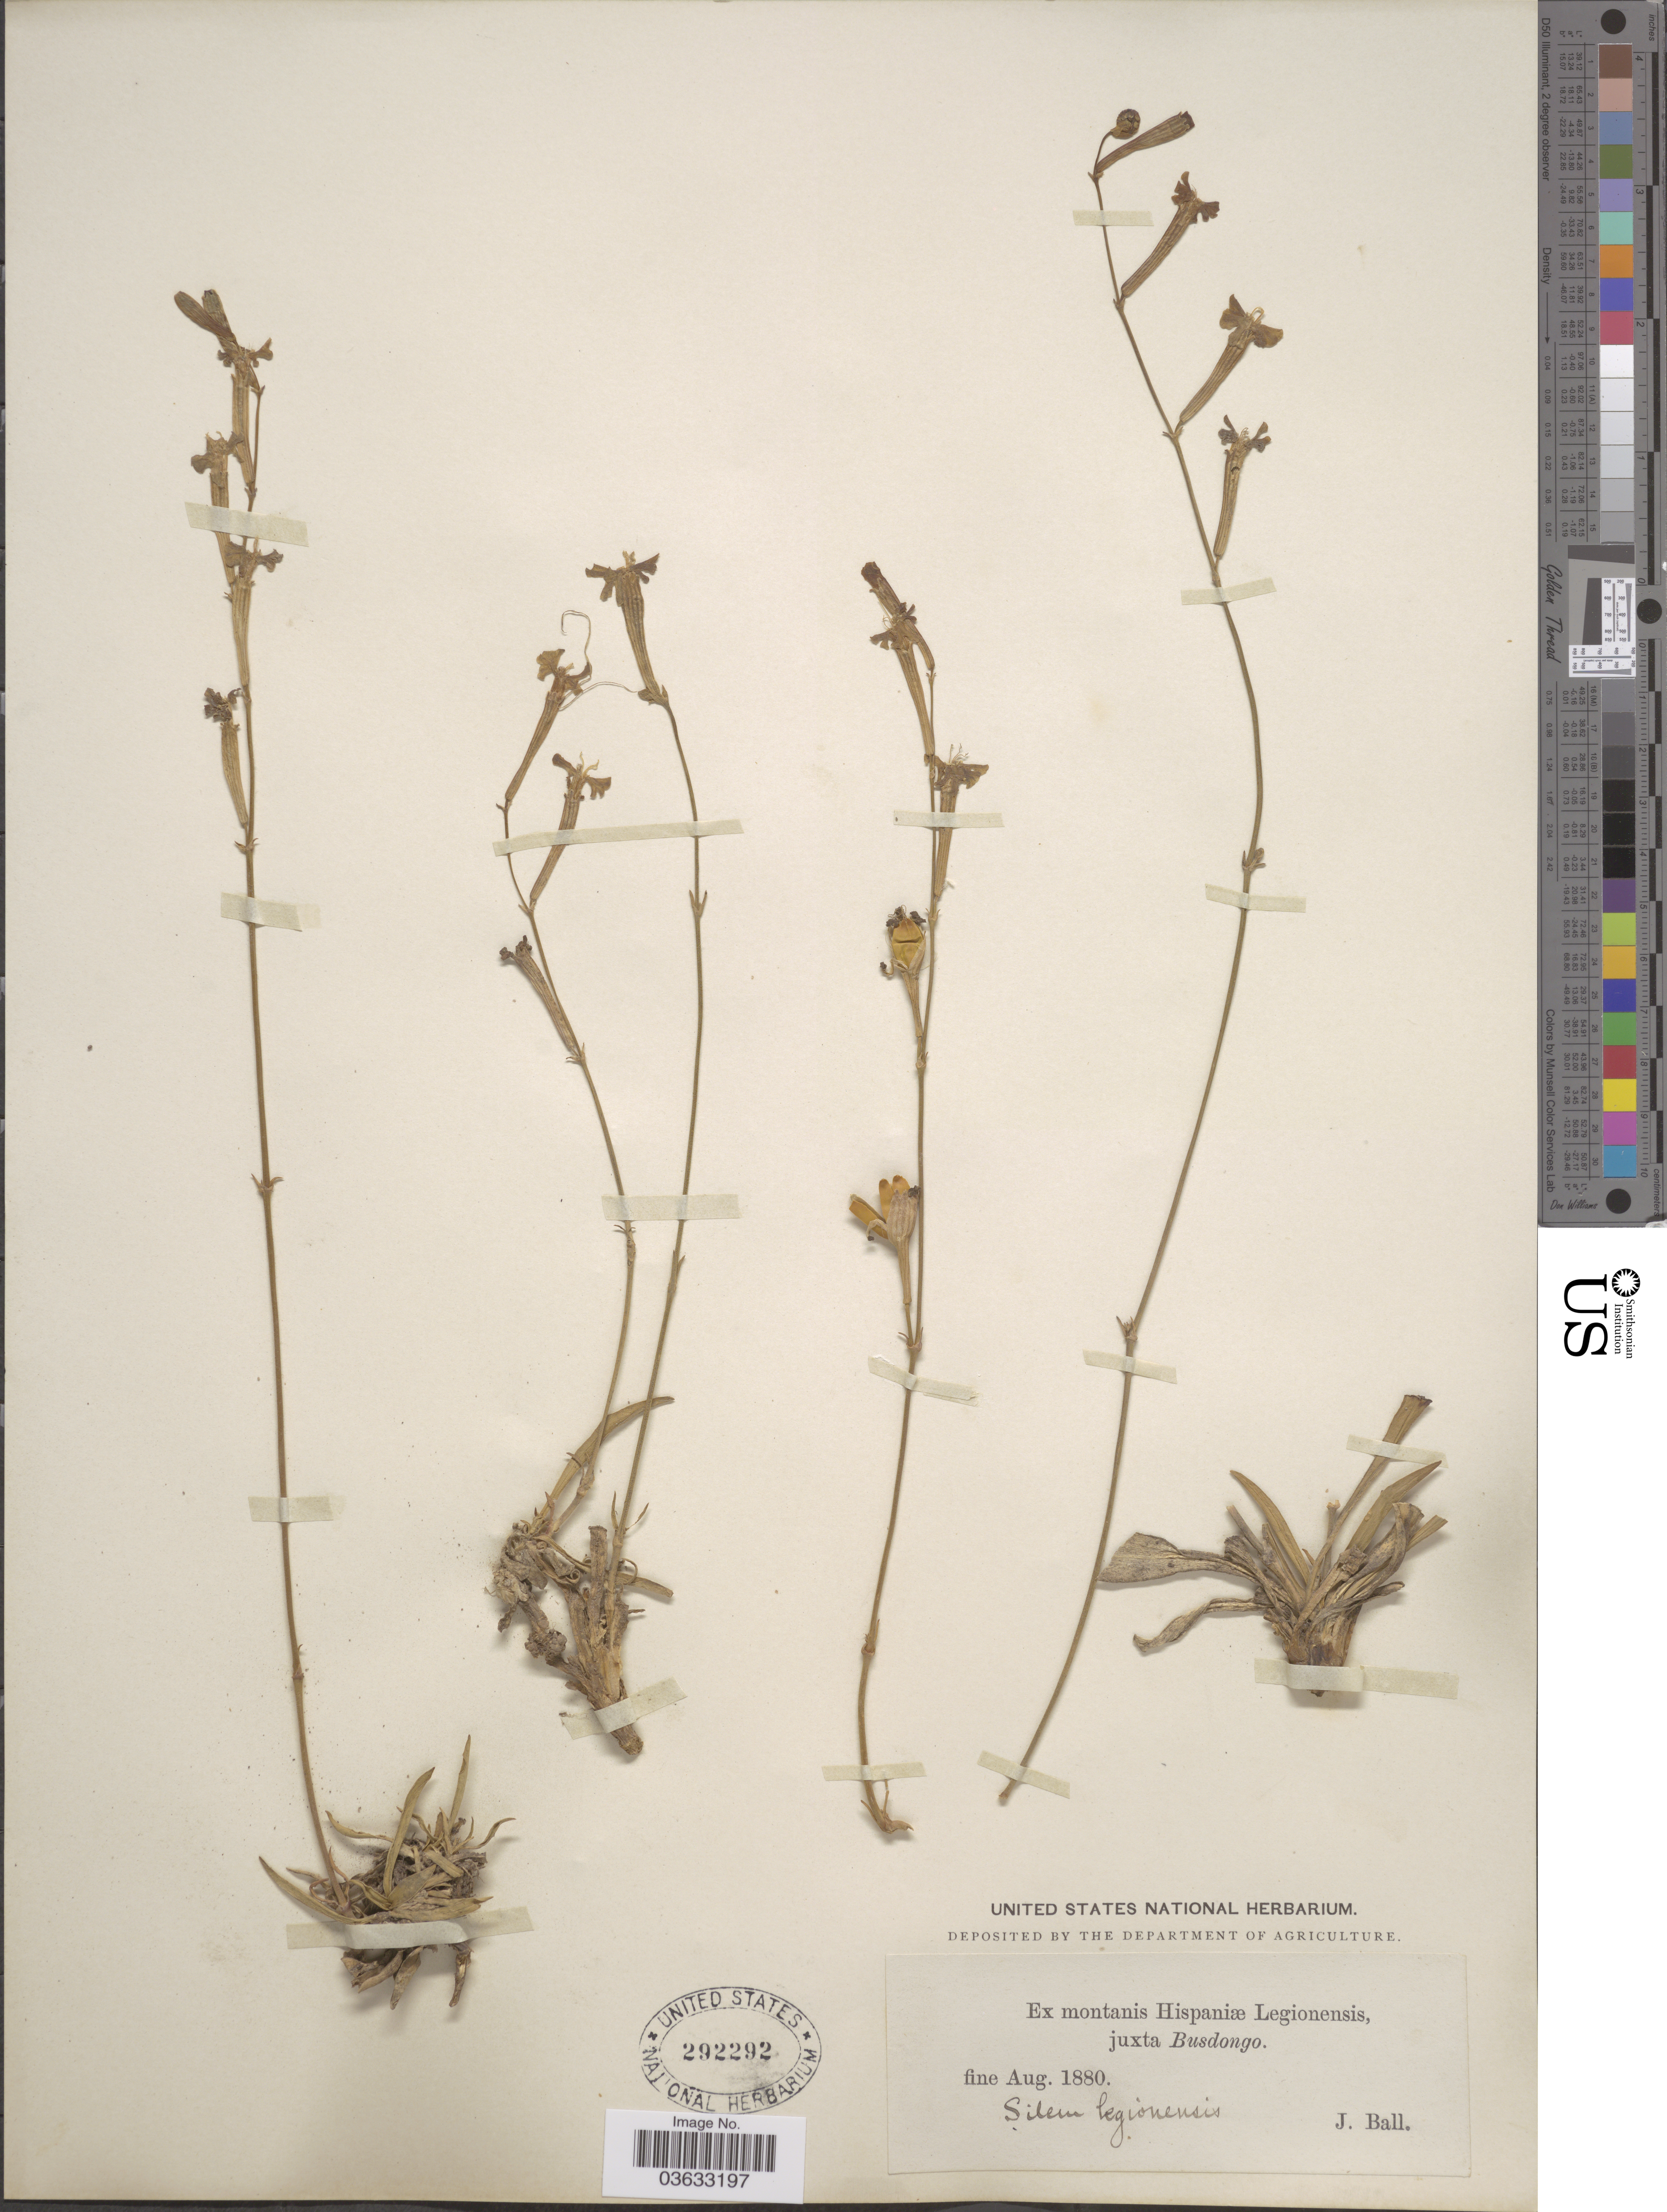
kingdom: Plantae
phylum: Tracheophyta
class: Magnoliopsida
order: Caryophyllales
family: Caryophyllaceae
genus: Silene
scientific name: Silene legionensis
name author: Lag.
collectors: J. Ball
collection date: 1880-08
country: Spain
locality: Ex montanis Hispaniæ Legionensis, juxta Busdongo.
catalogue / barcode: US 292292